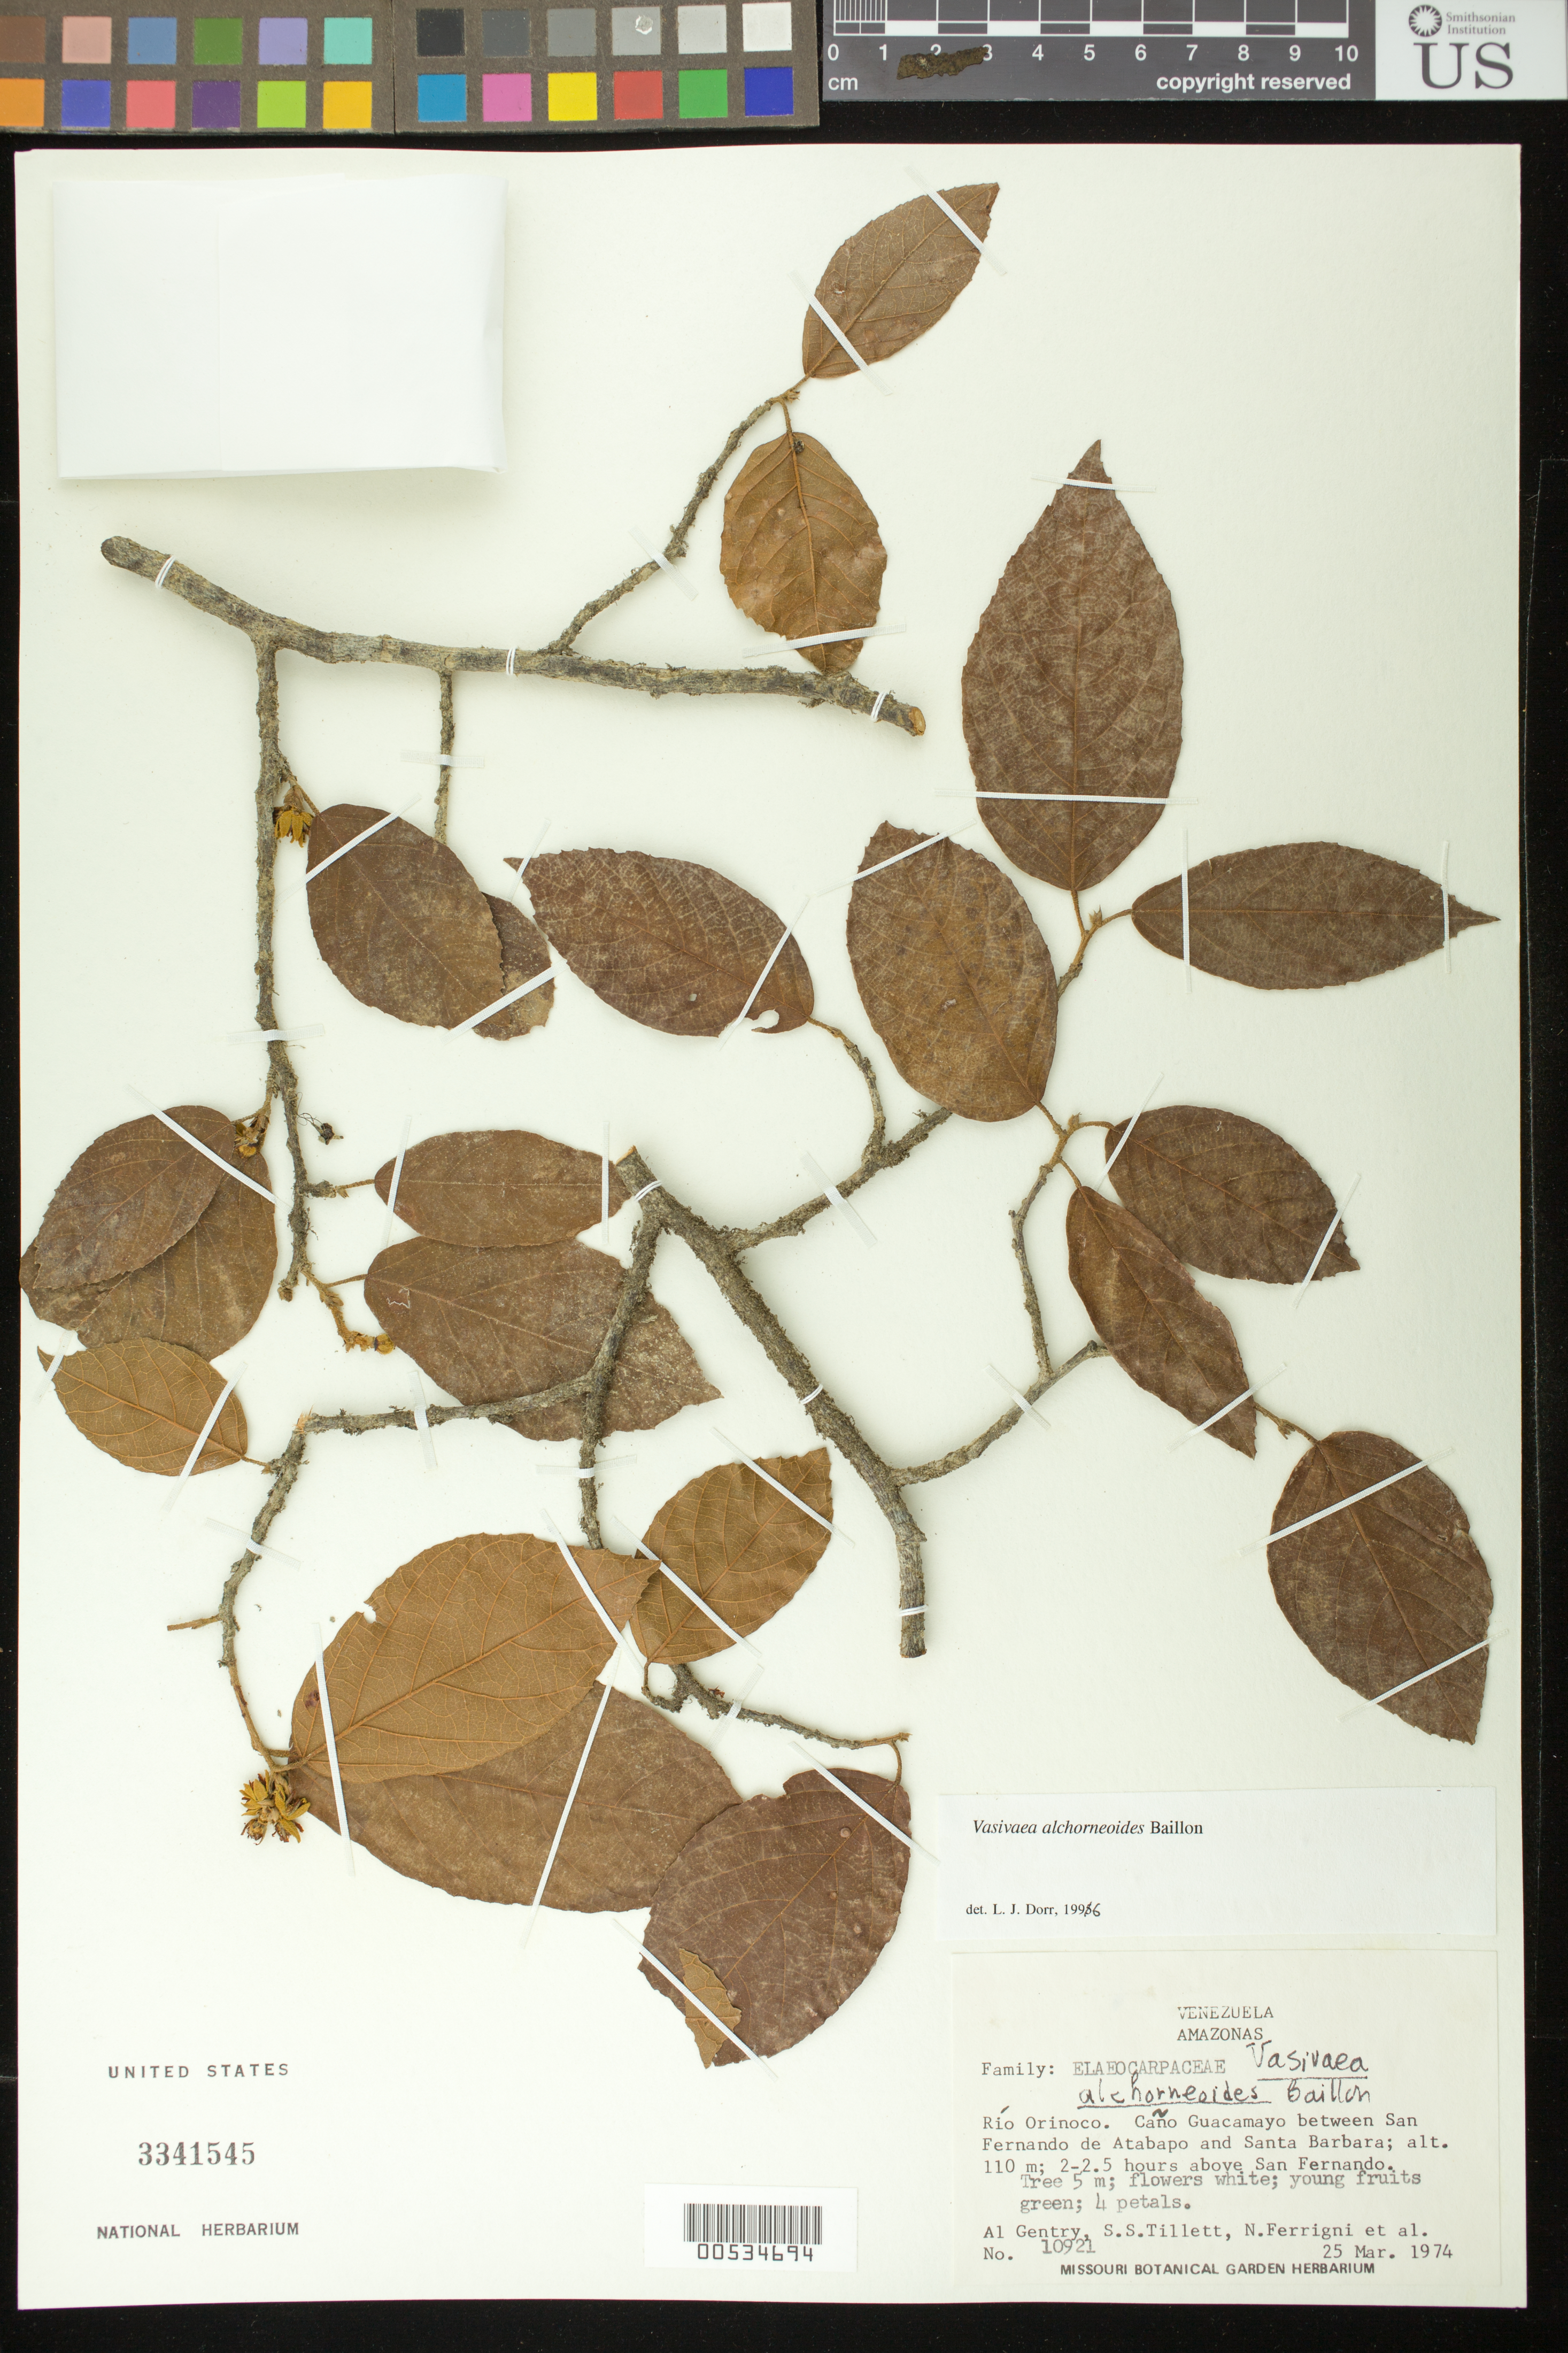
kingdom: Plantae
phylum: Tracheophyta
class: Magnoliopsida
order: Malvales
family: Malvaceae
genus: Vasivaea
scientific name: Vasivaea alchorneoides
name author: Baill.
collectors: A. H. Gentry, S. S. Tillett & N. Ferringi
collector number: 10921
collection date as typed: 25 Mar 1974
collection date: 1974-03-25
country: Venezuela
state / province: Amazonas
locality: Río Orinoco, Caño Guacamayo between San Fernando de Atabapo and Santa Barbara, 2-2.5 hours above San Fernando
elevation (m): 110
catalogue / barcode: US 3341545